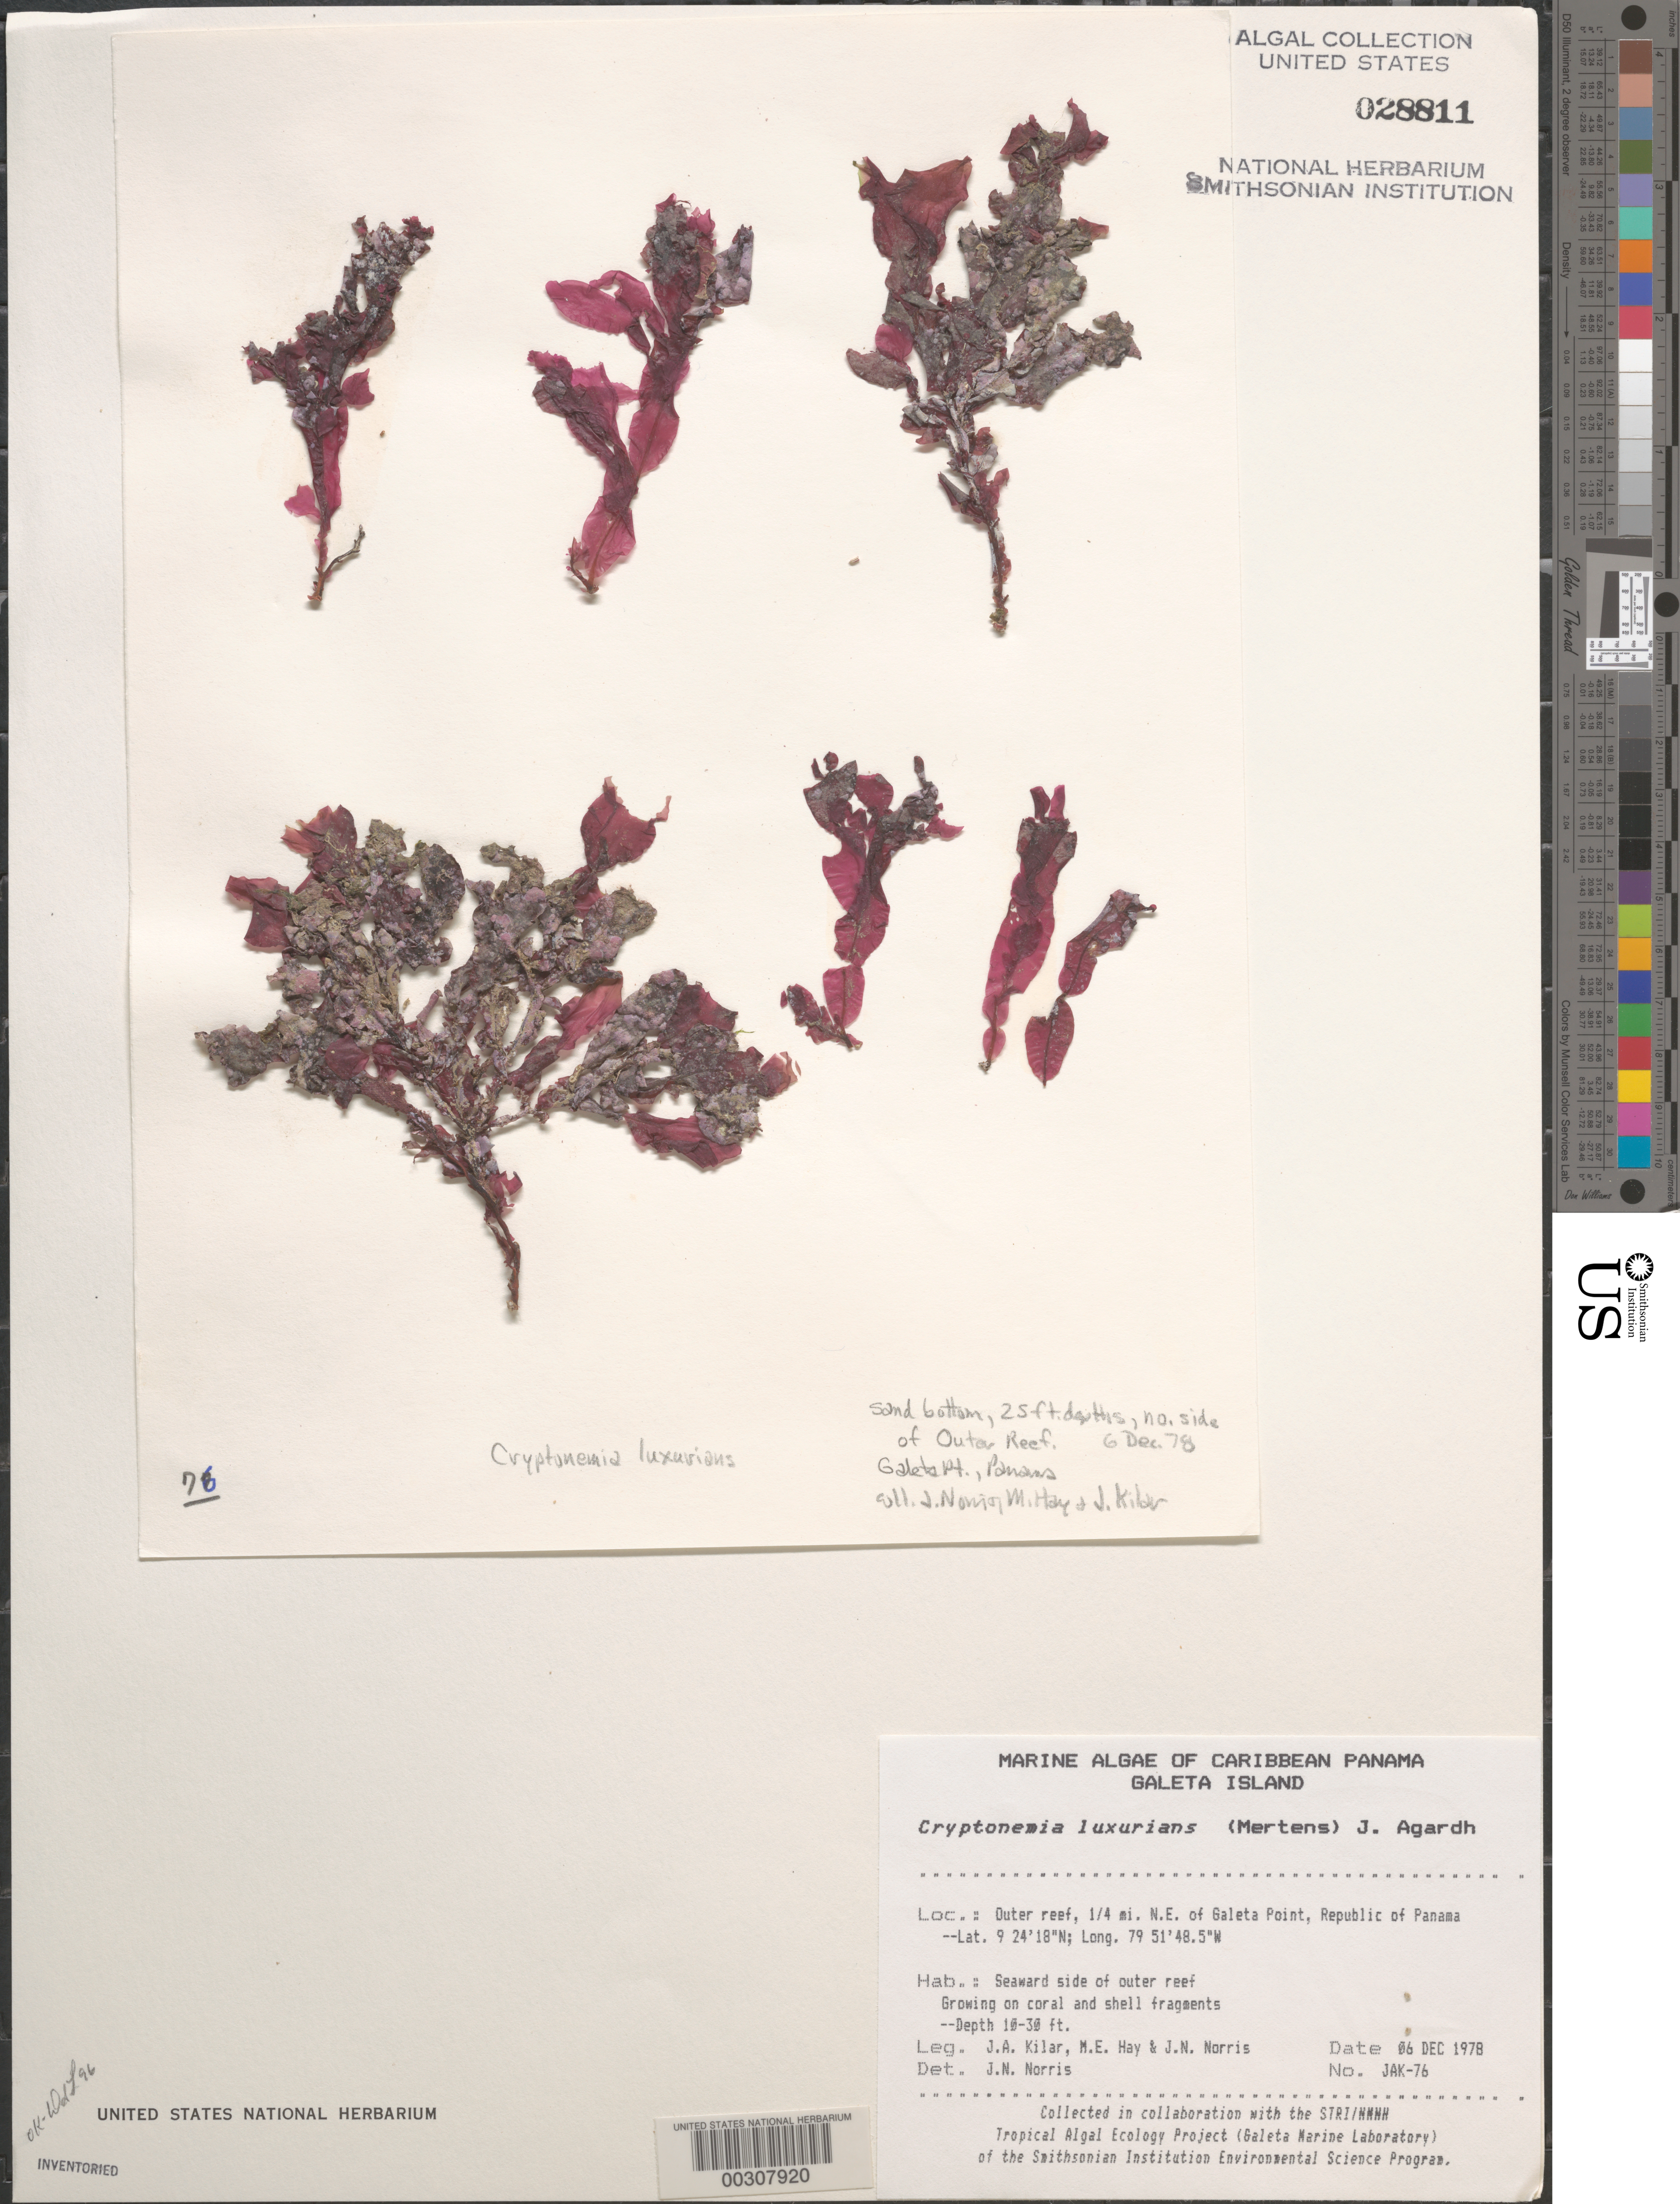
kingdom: Plantae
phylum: Rhodophyta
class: Florideophyceae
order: Halymeniales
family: Halymeniaceae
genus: Cryptonemia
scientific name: Cryptonemia seminervis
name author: (C. Agardh) J. Agardh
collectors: J. Kilar, M. E. Hay & J. Norris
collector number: JAK-76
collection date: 1978-12-06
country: Panama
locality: Caribbean Panama. Galeta Island. Outer reef, ¼ mi. N.E. of Galeta Point, Republic of Panama. Sand bottom, no. side of Outer Reef.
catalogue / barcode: US 28811